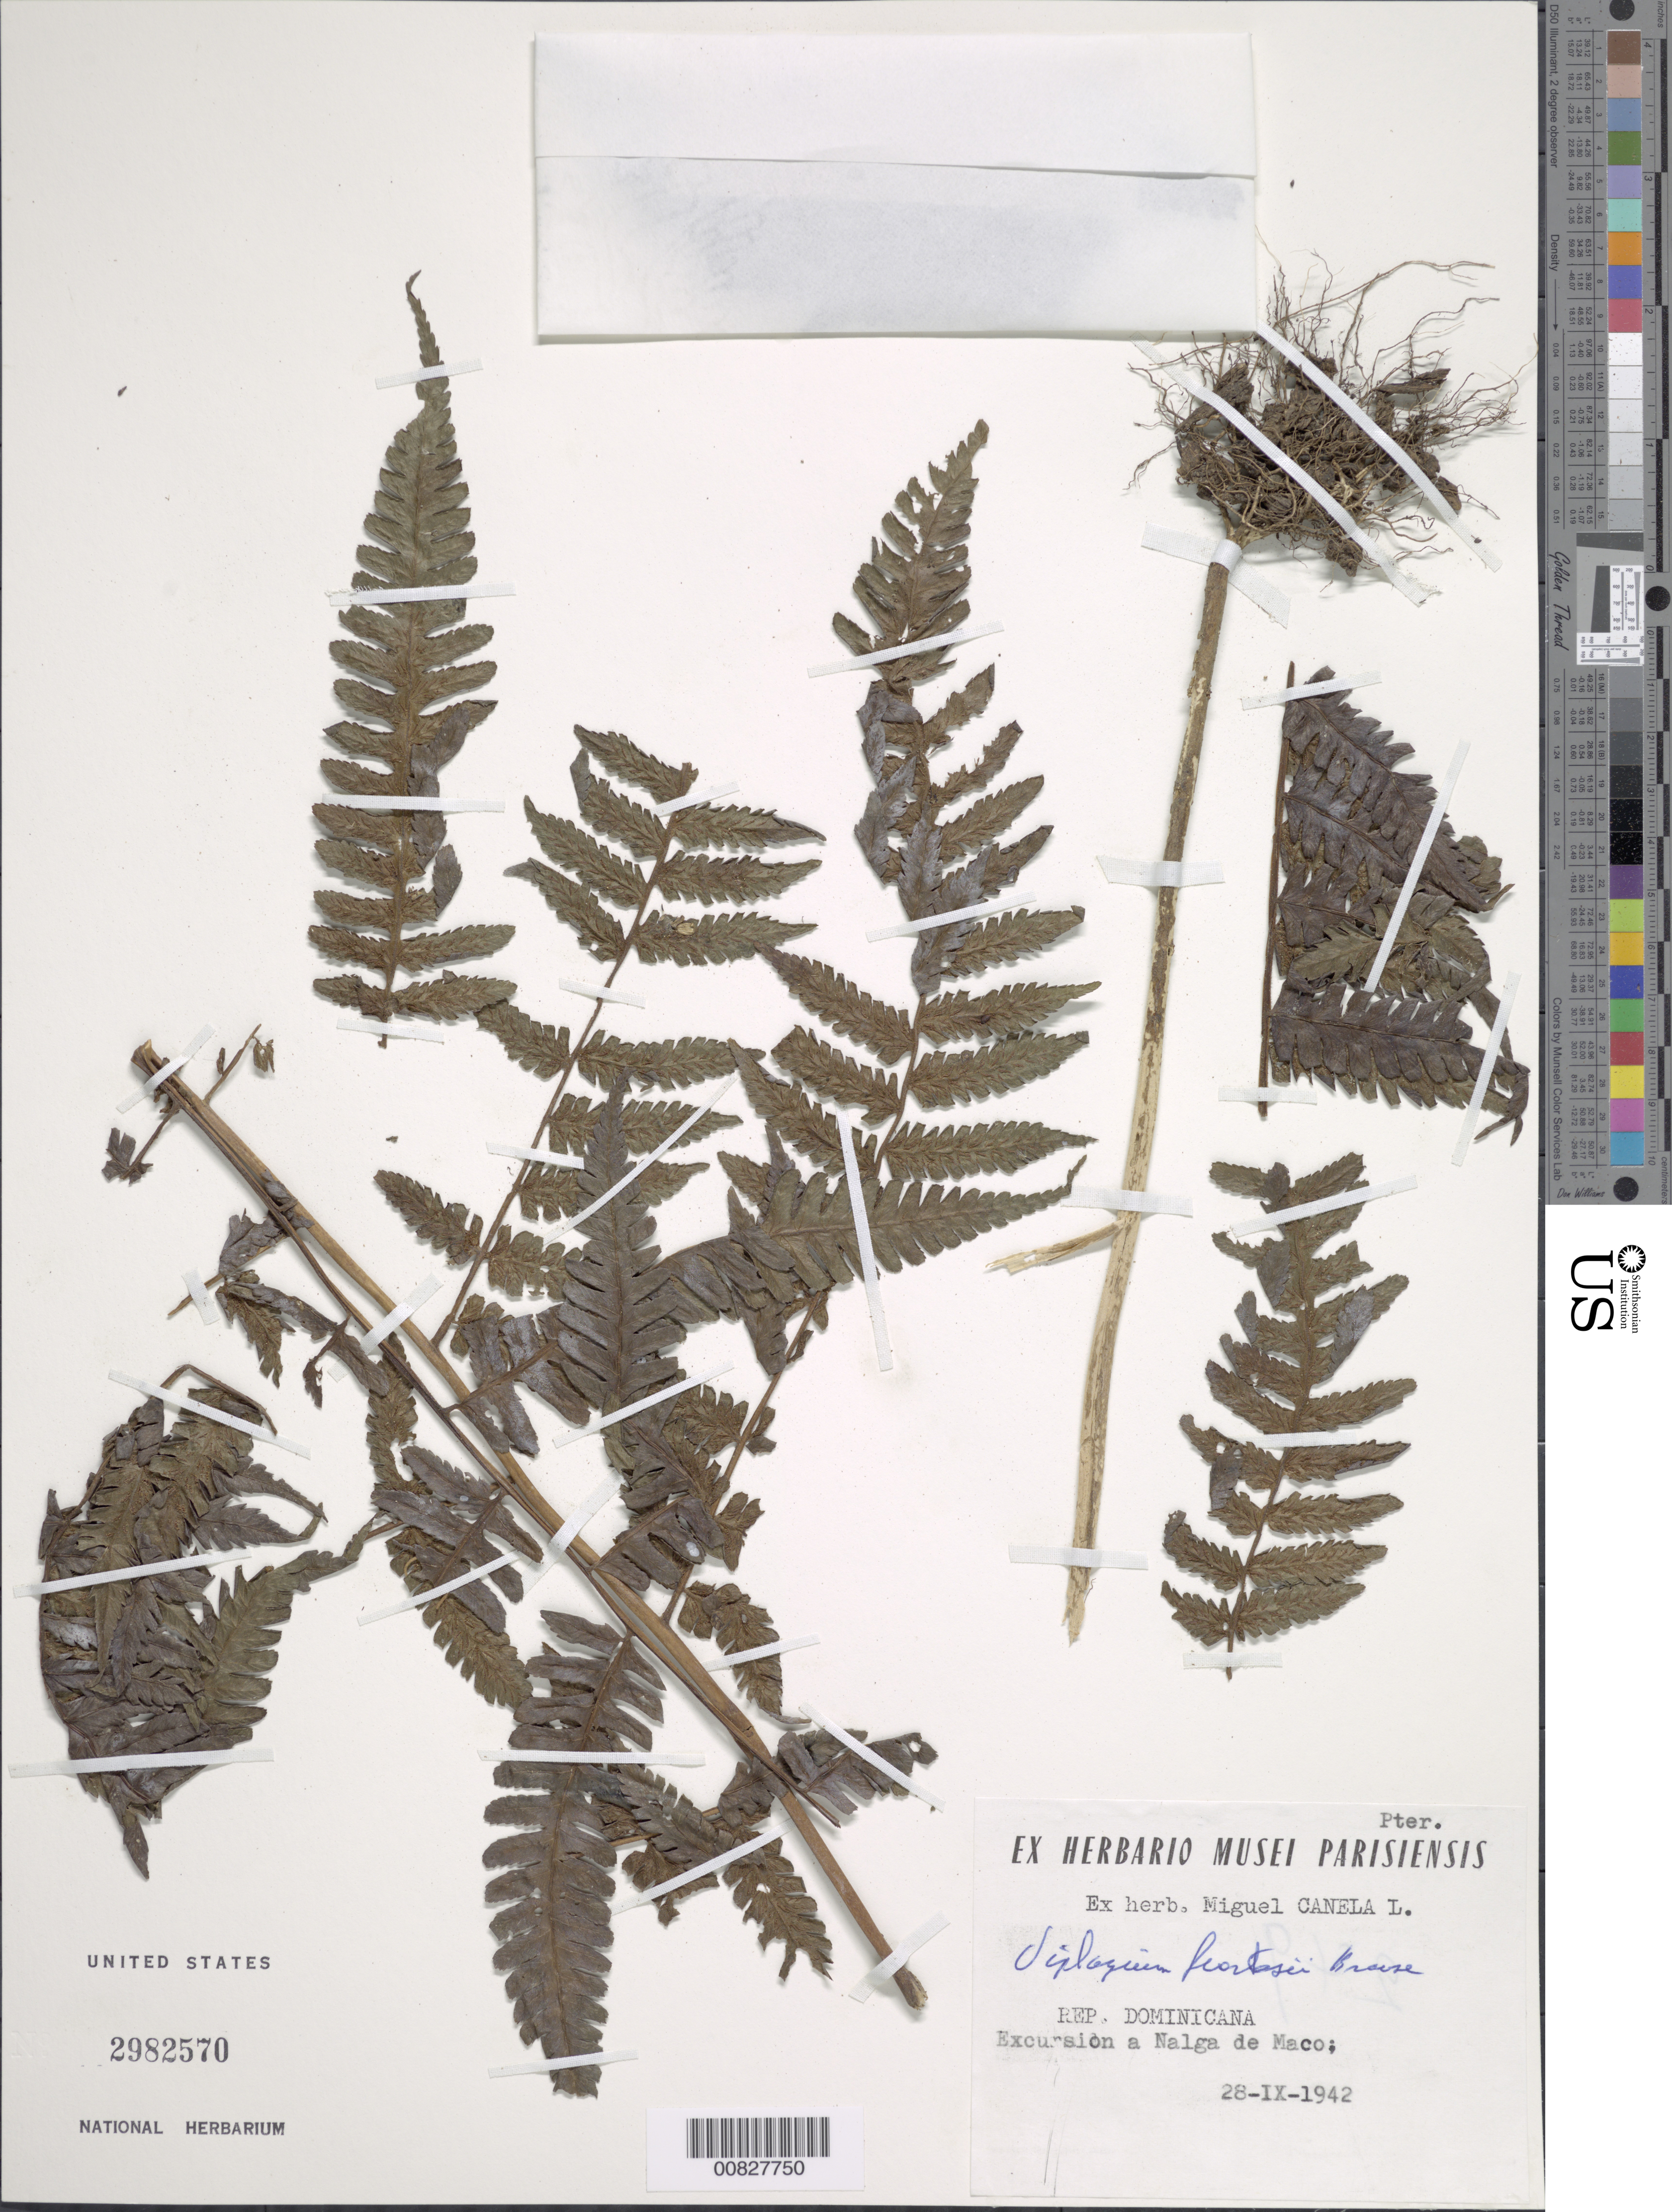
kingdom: Plantae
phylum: Tracheophyta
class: Polypodiopsida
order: Polypodiales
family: Athyriaceae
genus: Diplazium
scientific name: Diplazium fuertesii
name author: Brause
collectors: M. Canela Lazaro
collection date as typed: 28 Sep 1942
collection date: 1942-09-28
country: Dominican Republic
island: Hispaniola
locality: Nalga de Maco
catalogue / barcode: US 2982570